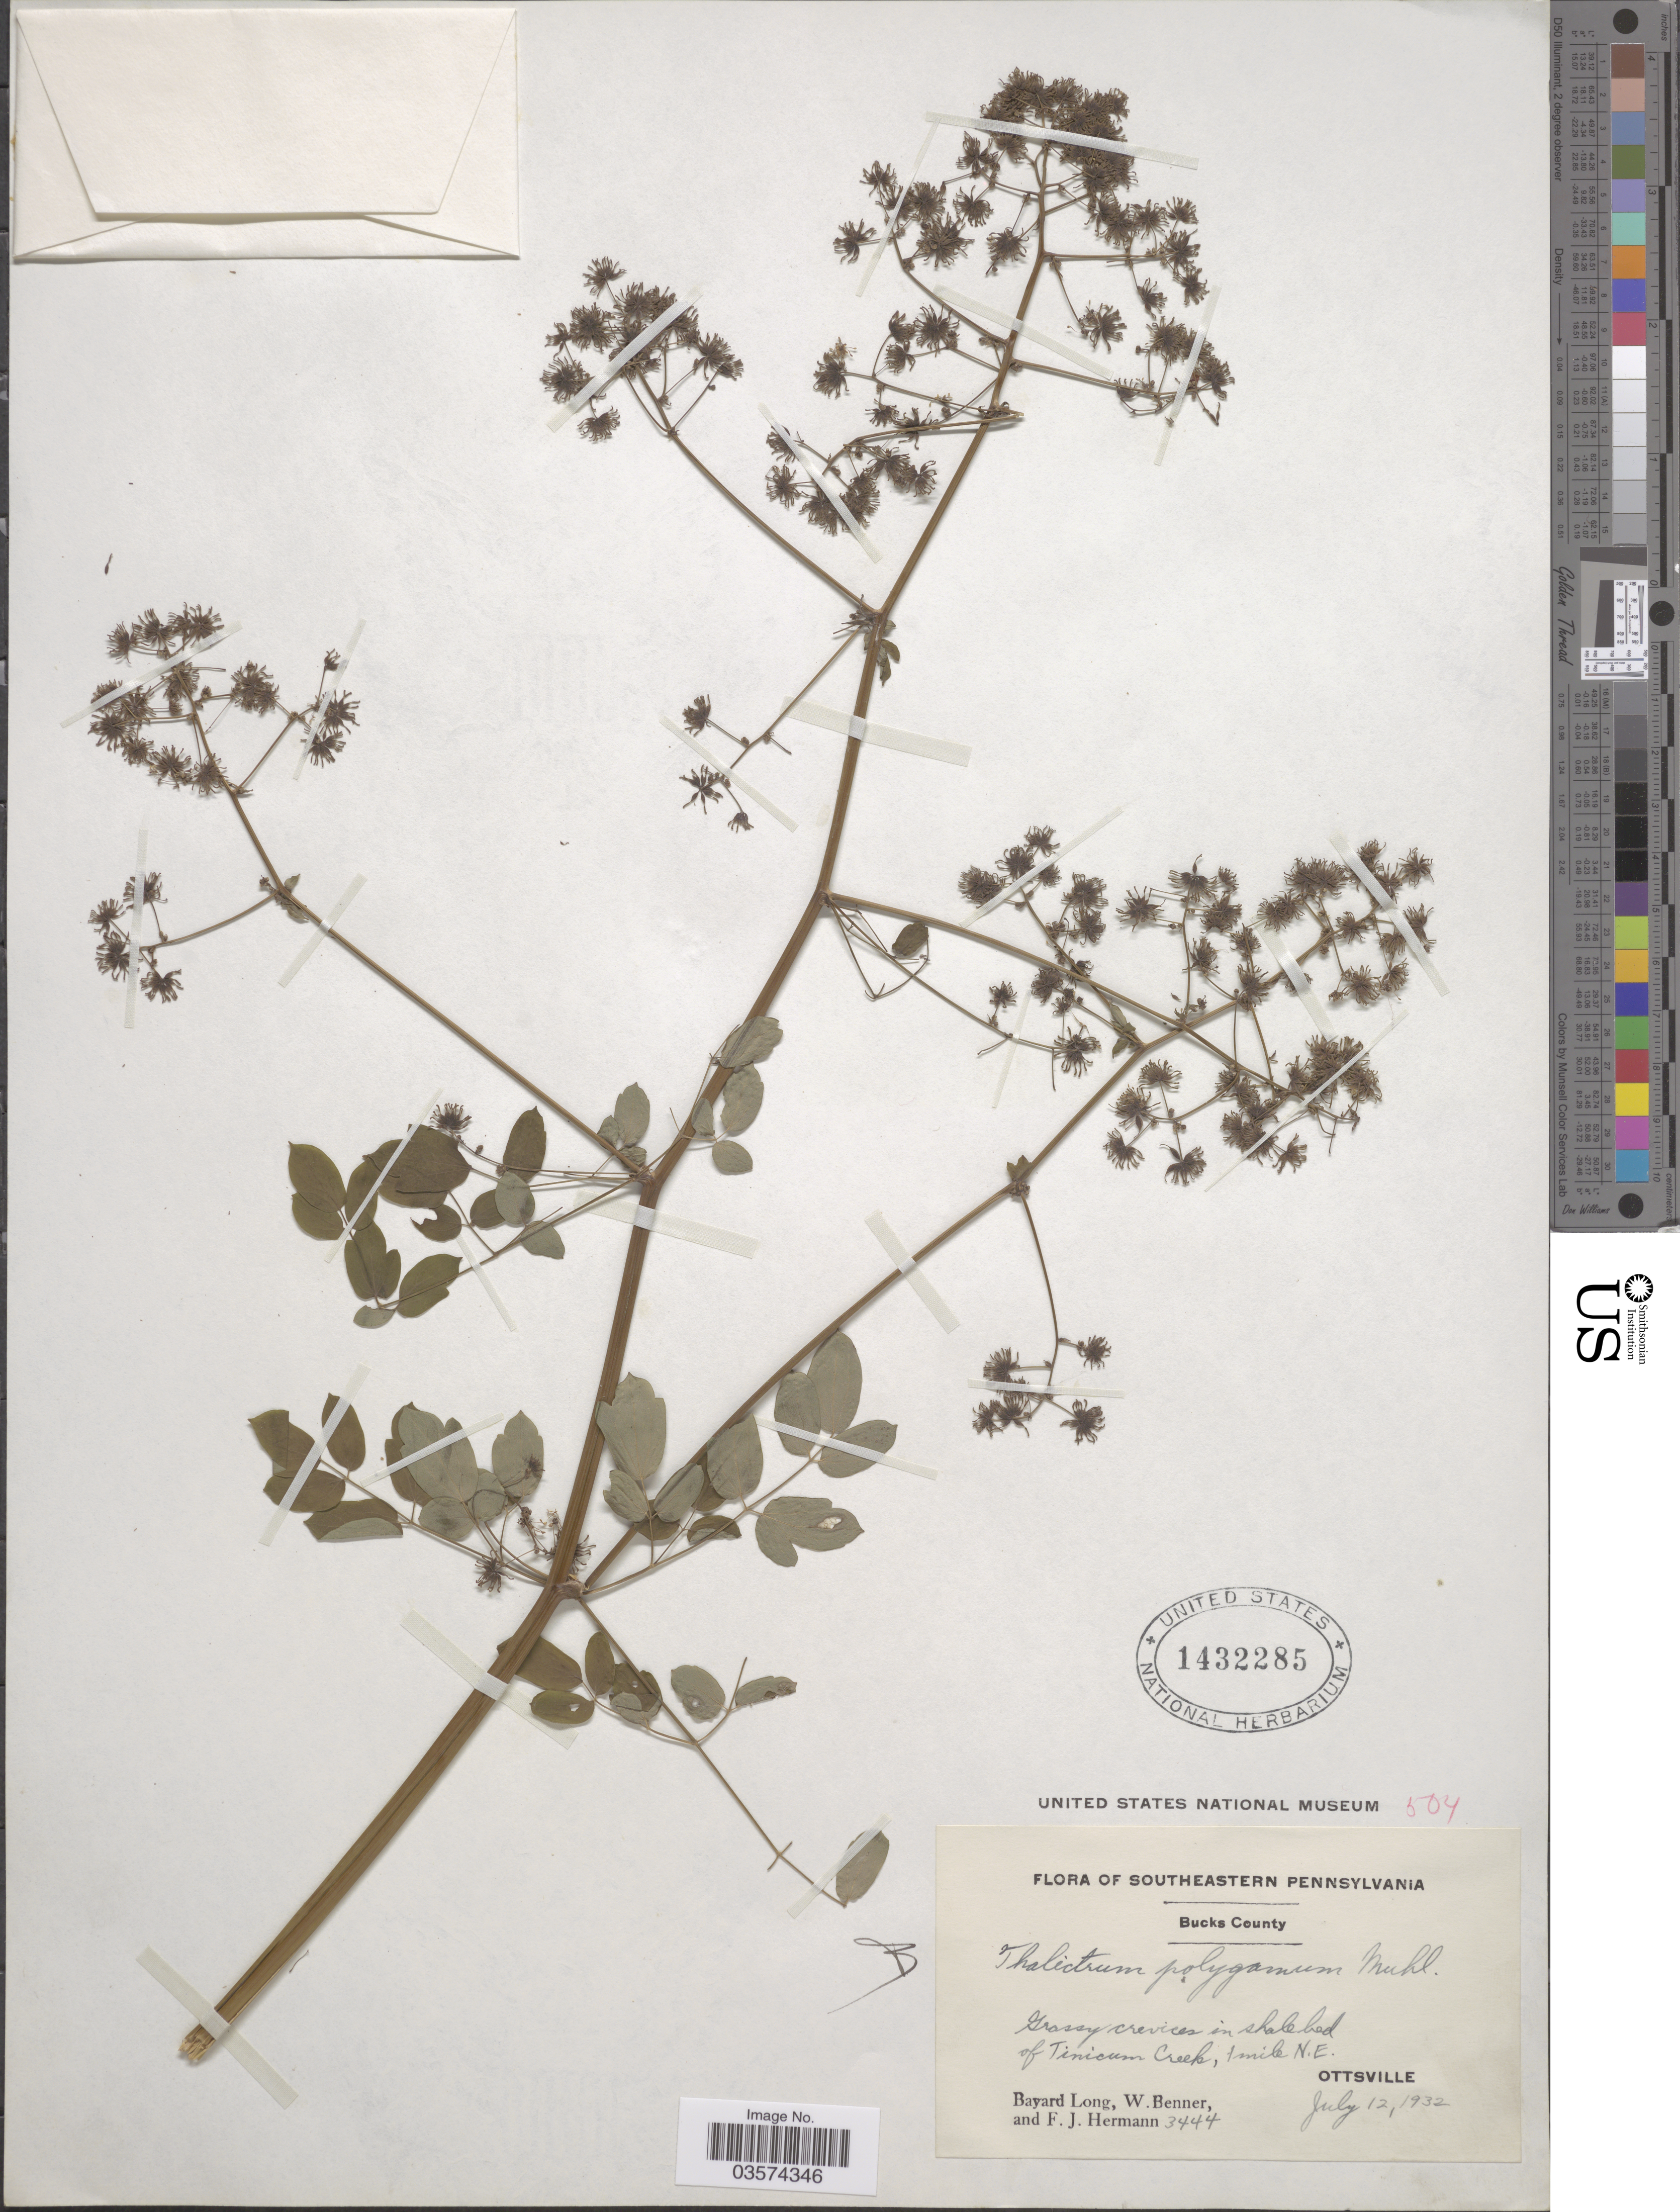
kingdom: Plantae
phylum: Tracheophyta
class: Magnoliopsida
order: Ranunculales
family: Ranunculaceae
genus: Thalictrum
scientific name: Thalictrum pubescens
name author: Pursh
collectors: B. Long, W. Benner & F. J. Hermann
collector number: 3444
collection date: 1932-07-12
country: United States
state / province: Pennsylvania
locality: Southeastern Pennsylvania. Bucks County. In shale bed of Tinicum Creek, 1 mile N.E. Ottsville.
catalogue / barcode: US 1432285